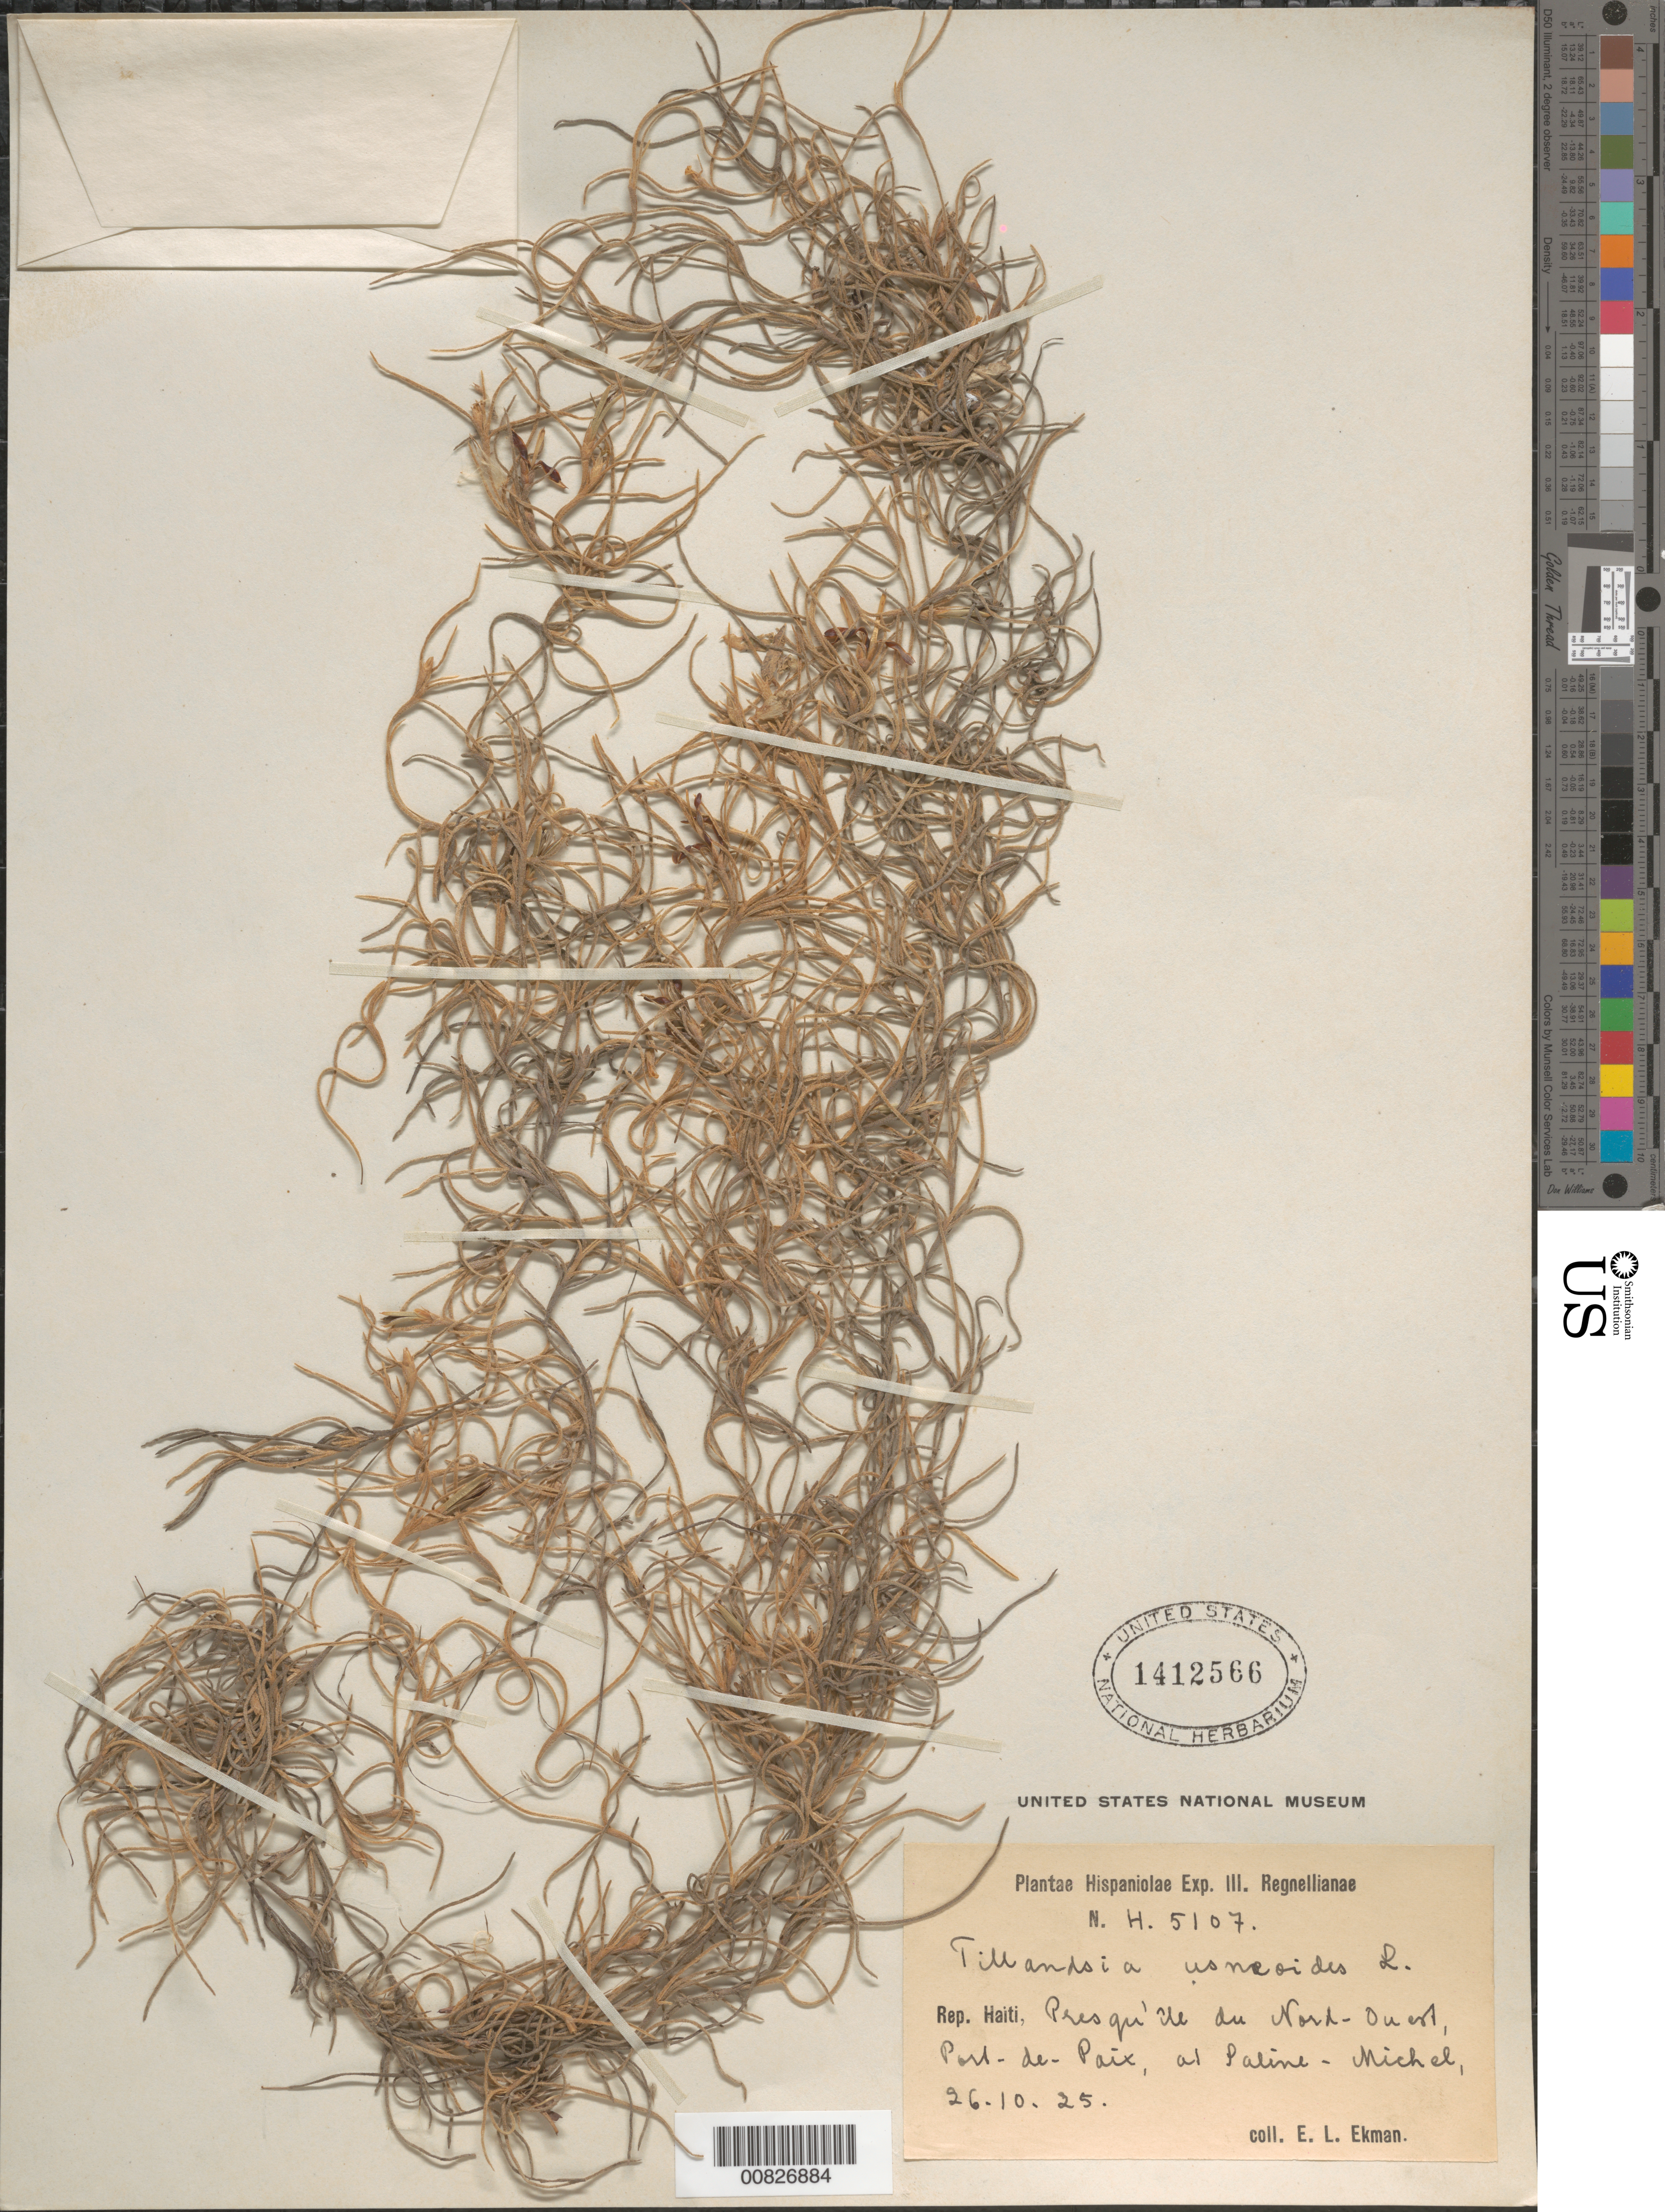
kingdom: Plantae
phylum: Tracheophyta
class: Liliopsida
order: Poales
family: Bromeliaceae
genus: Tillandsia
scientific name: Tillandsia usneoides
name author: (L.) L.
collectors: E. L. Ekman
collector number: H 5107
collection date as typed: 26 Oct 1925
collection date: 1925-10-26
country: Haiti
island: Hispaniola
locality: Presqu'île du Nord-Ouest, Port-de-Paix, al Paline-Michel.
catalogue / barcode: US 1412566